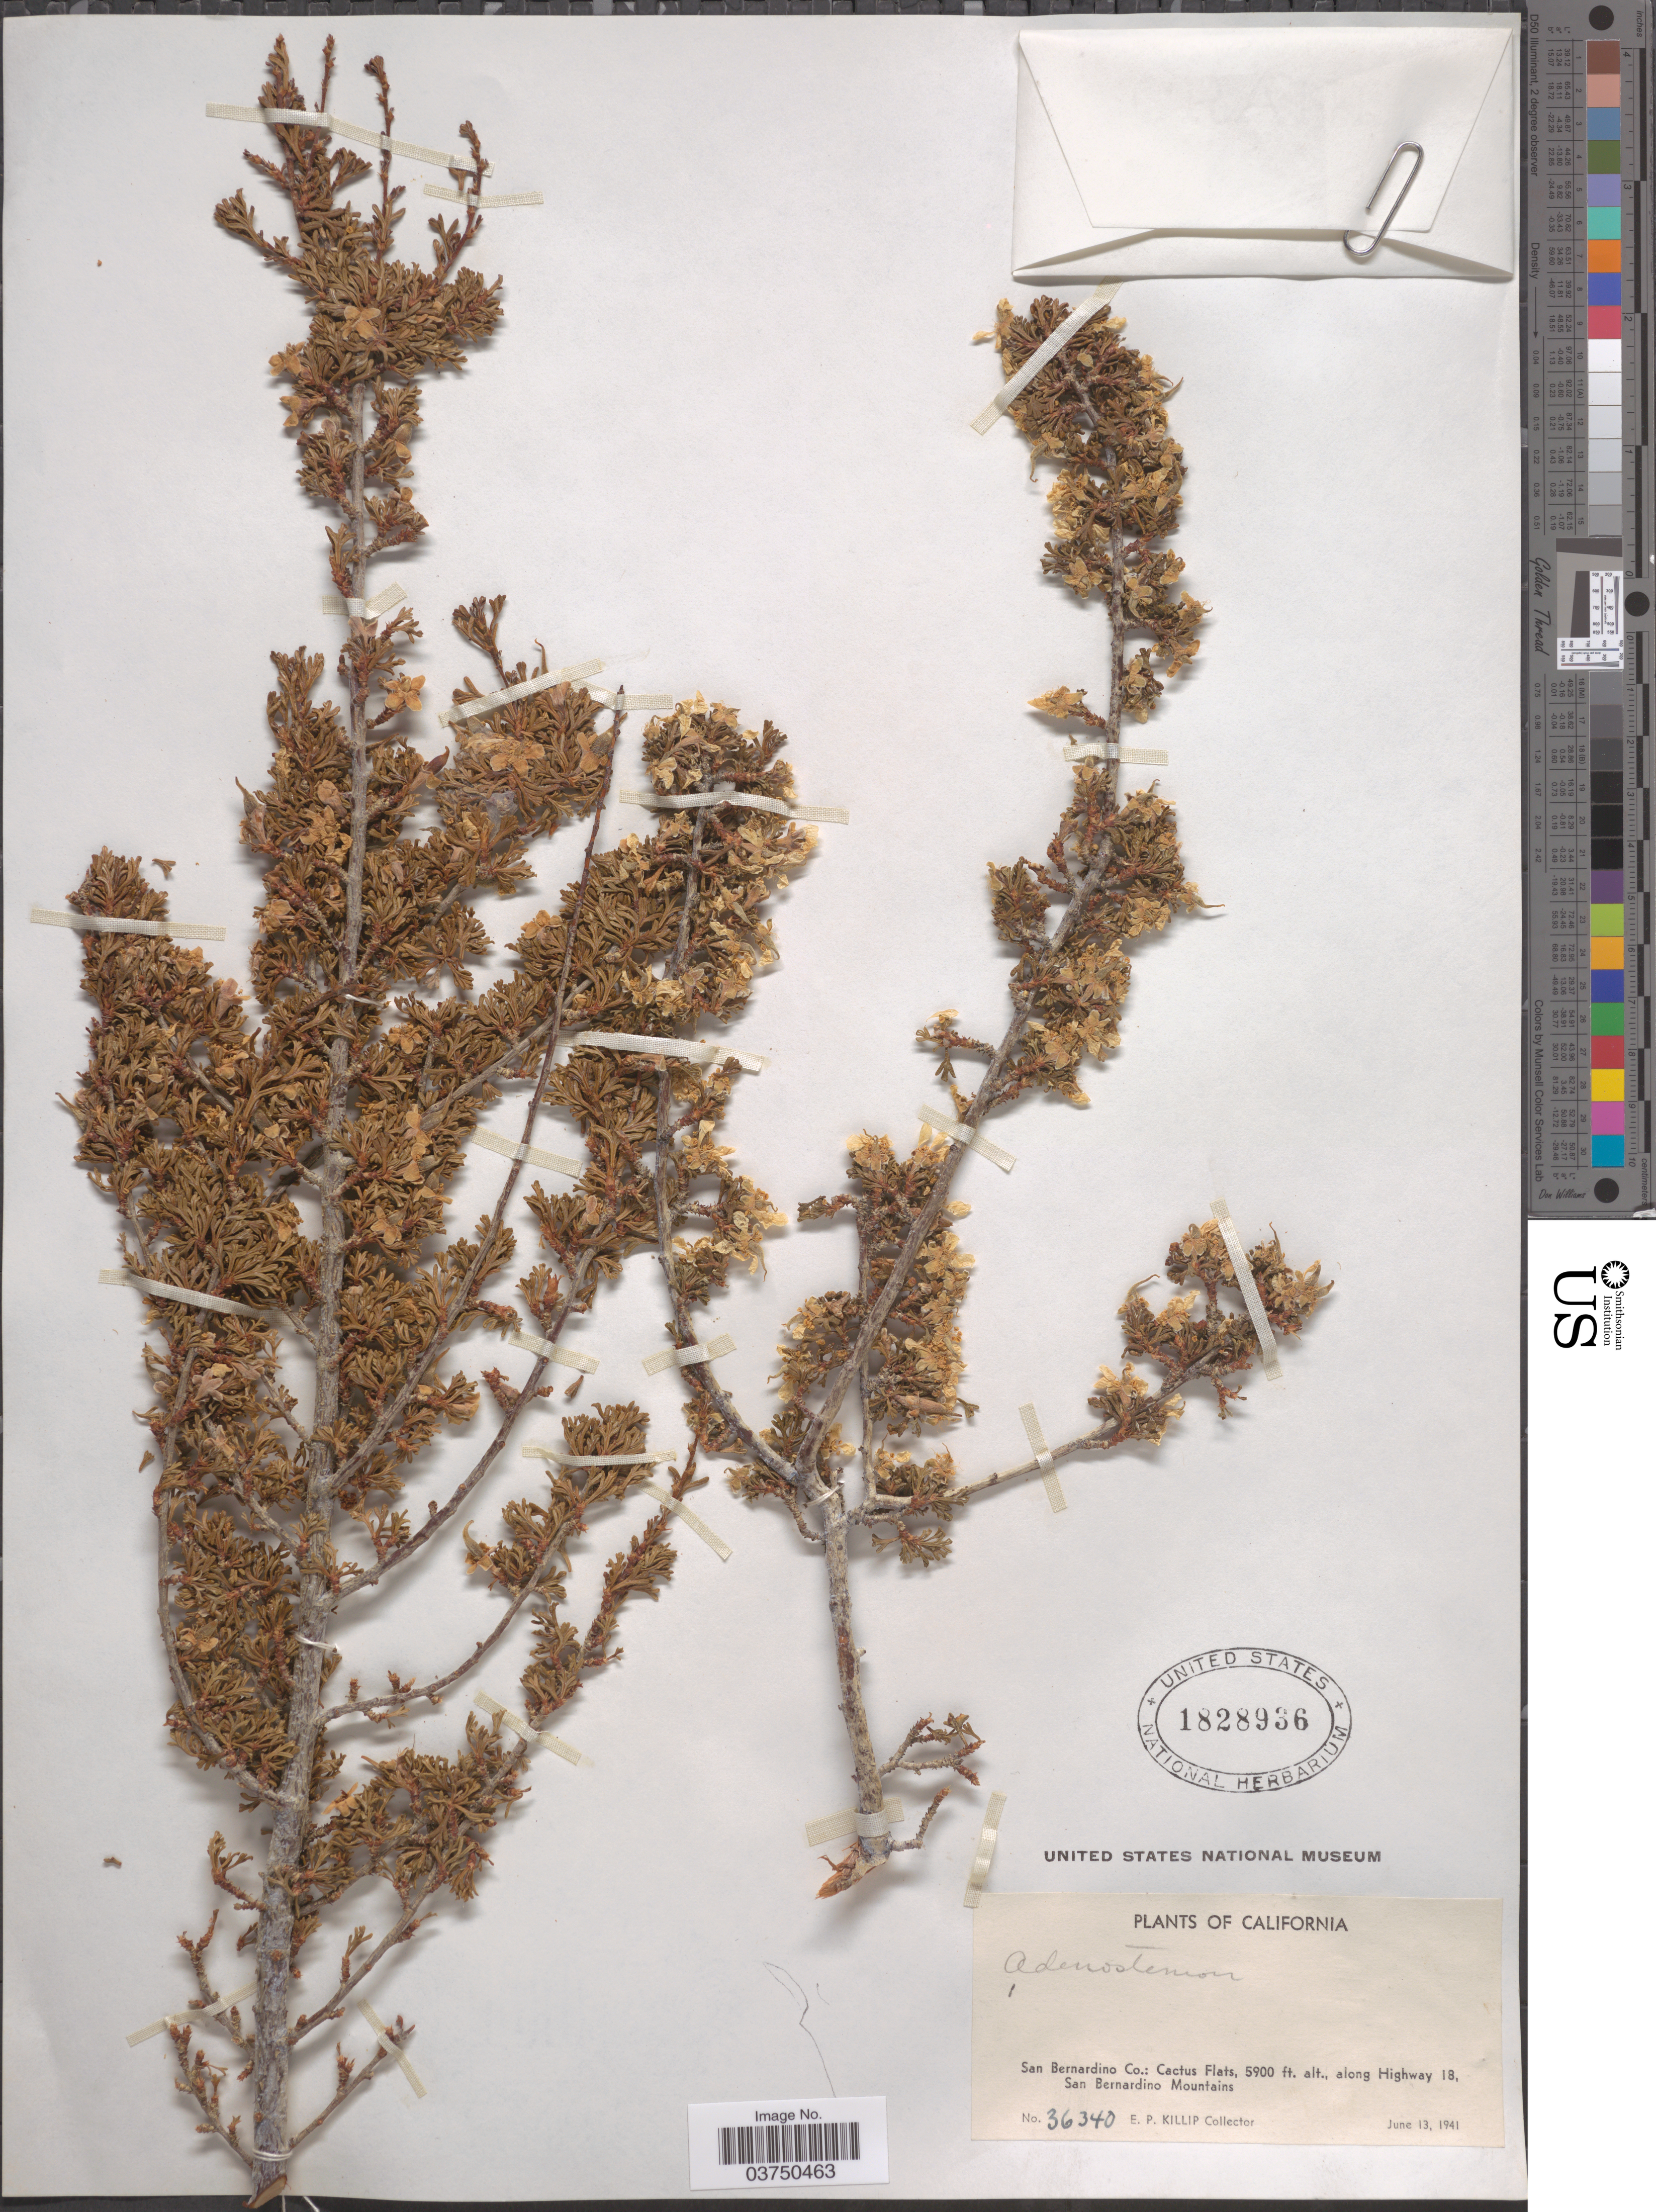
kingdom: Plantae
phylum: Tracheophyta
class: Magnoliopsida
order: Rosales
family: Rosaceae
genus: Adenostoma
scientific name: Adenostoma fasciculatum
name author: Hook. & Arn.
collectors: E. P. Killip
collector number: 36340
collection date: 1941-06-13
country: United States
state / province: California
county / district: San Bernardino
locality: San Bernardino Co.: Cactus Flats along Highway 18, San Bernardino Mountains.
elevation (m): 1798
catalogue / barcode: US 1828936